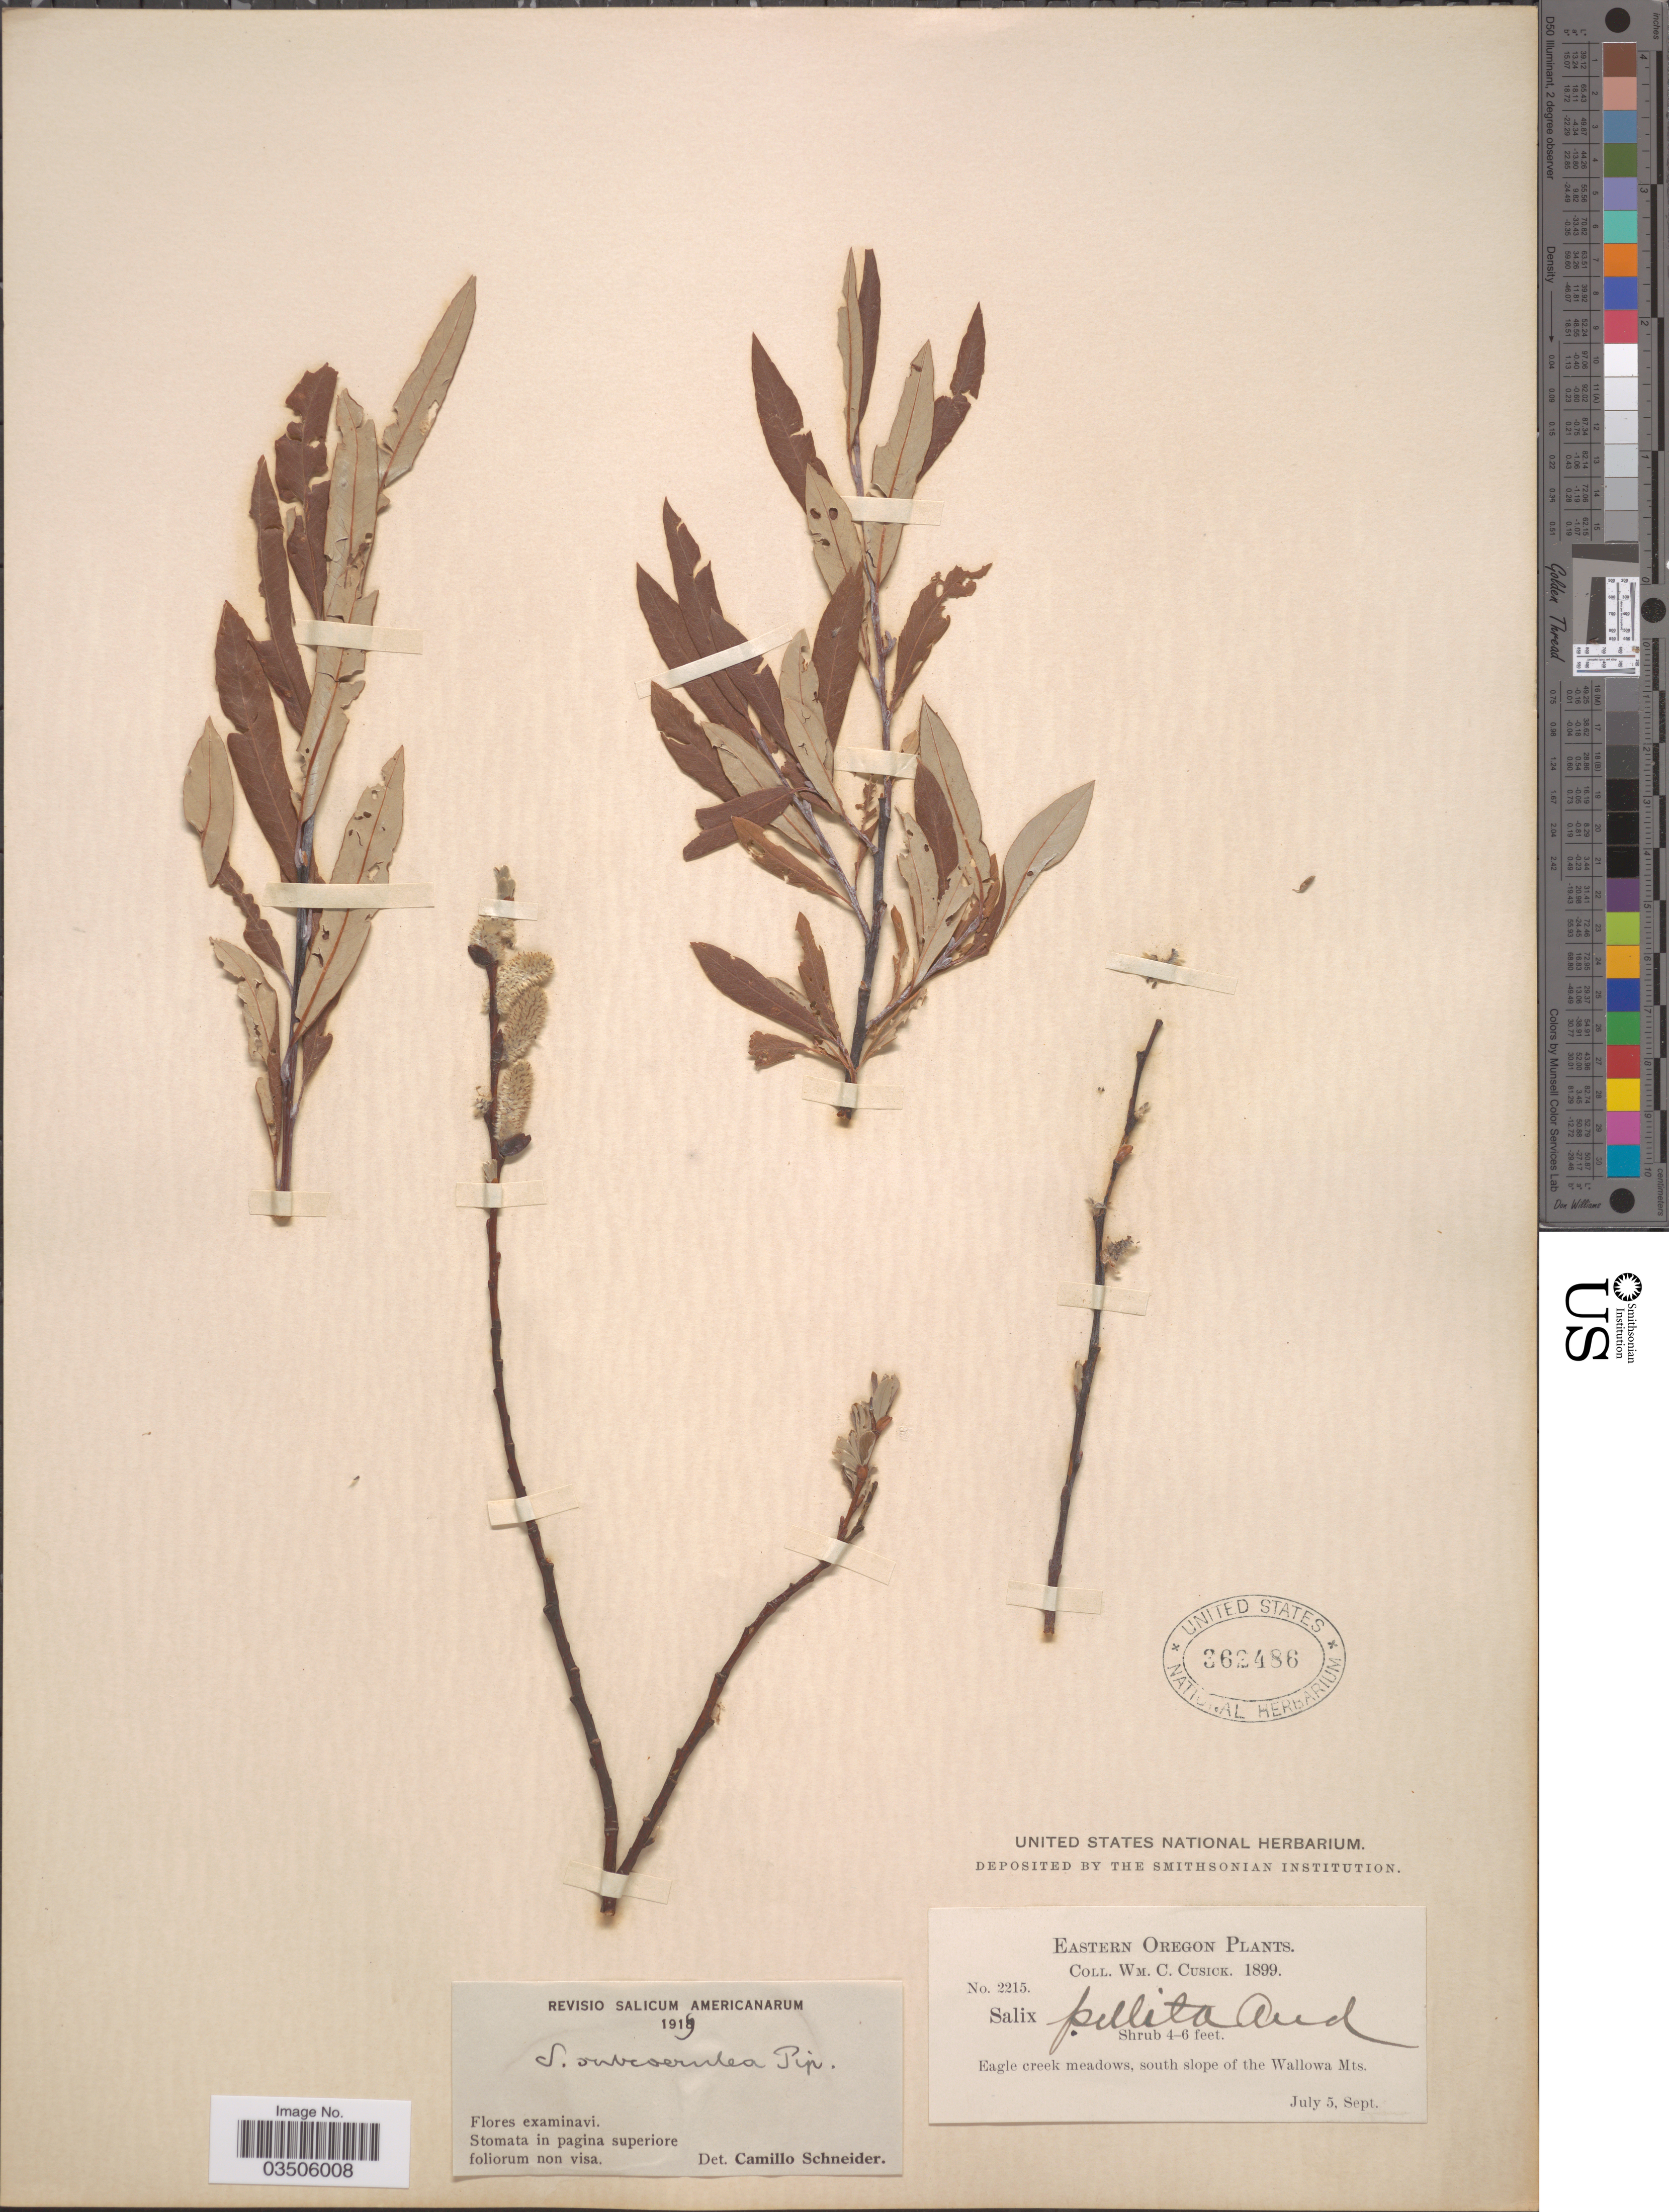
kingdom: Plantae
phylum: Tracheophyta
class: Magnoliopsida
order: Malpighiales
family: Salicaceae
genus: Salix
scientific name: Salix subcoerulea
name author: Piper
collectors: W. C. Cusick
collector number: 2215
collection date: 1899-07-05/1899-09-05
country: United States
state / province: Oregon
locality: Eastern Oregon. Eagle creek meadows, south slope of the Wallowa Mts.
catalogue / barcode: US 362486